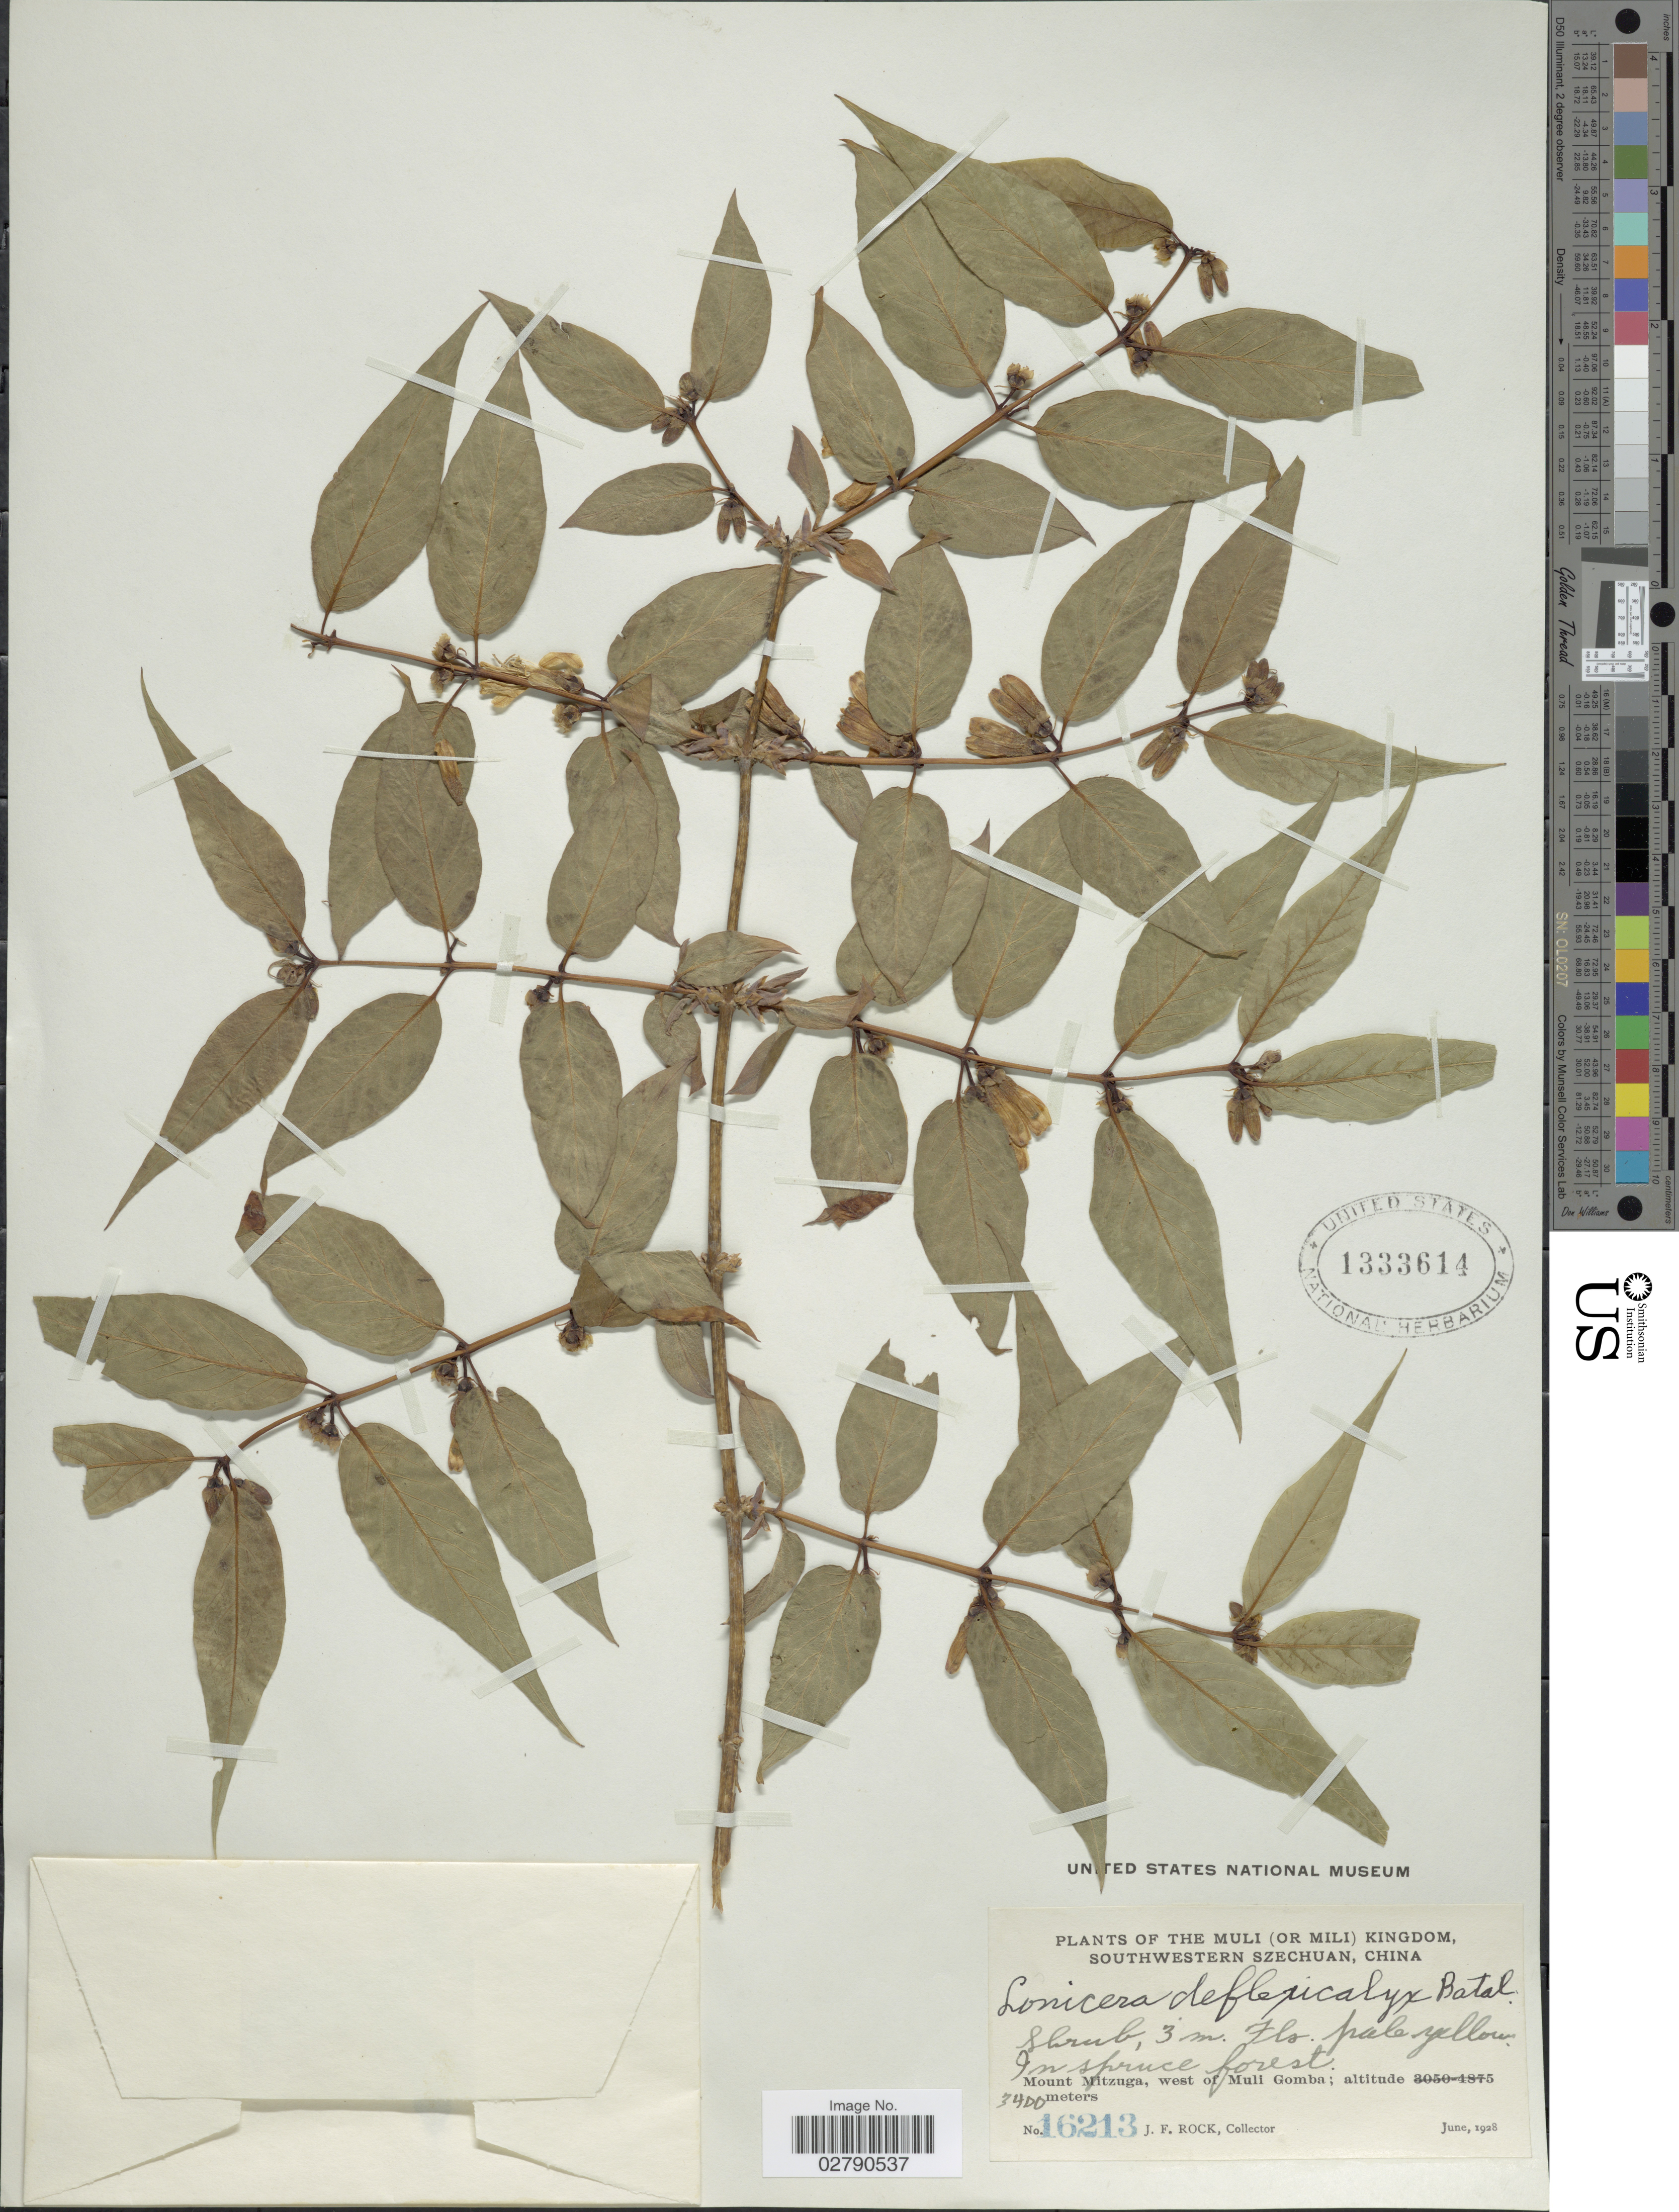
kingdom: Plantae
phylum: Tracheophyta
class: Magnoliopsida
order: Dipsacales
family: Caprifoliaceae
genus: Lonicera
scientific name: Lonicera deflexicalyx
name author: Batalin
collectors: J. Rock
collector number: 16213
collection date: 1928-06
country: China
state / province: Sichuan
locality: The Muli (or Mili) Kingdom, Southwestern Szechuan. Mount Mitzuga, west of Muli Gomba.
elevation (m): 3400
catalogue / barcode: US 1333614